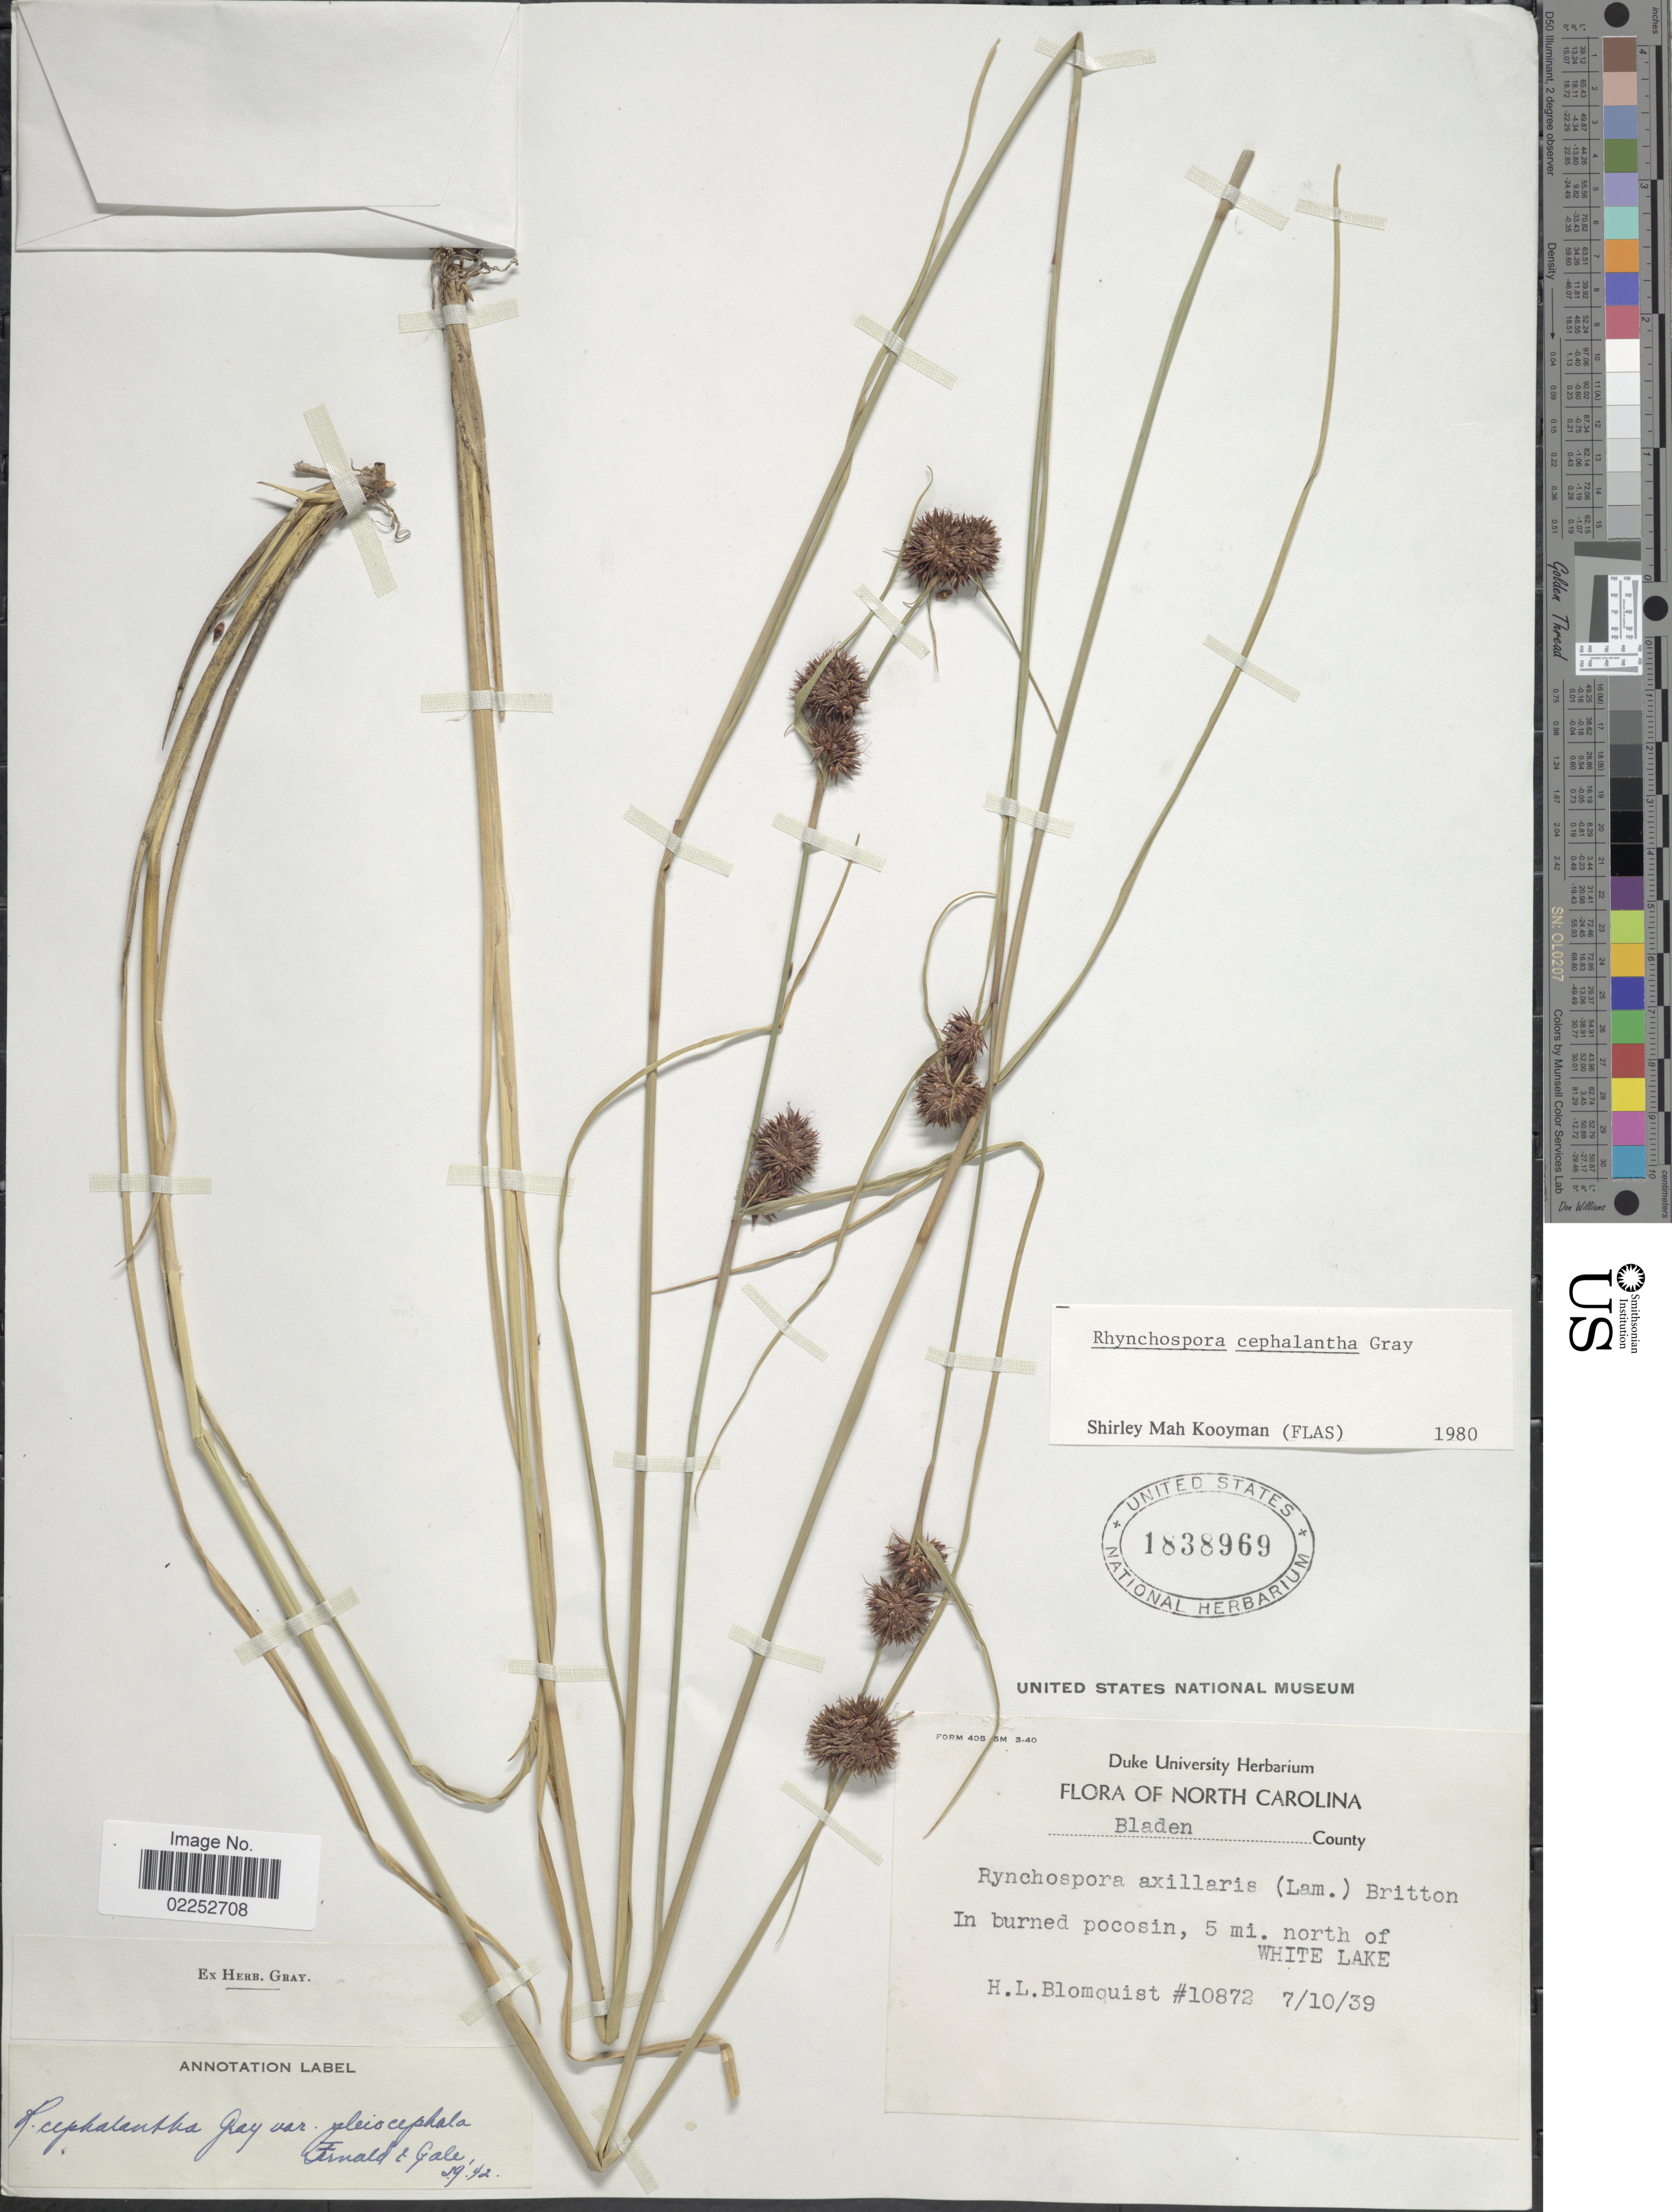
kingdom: Plantae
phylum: Tracheophyta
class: Liliopsida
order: Poales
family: Cyperaceae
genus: Rhynchospora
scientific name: Rhynchospora cephalantha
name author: A. Gray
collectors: H. Blomquist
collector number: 10872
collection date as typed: Transcribed d/m/y: 10/7/39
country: United States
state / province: North Carolina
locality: Bladen County. 5 mi. north of White Lake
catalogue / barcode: US 1838969